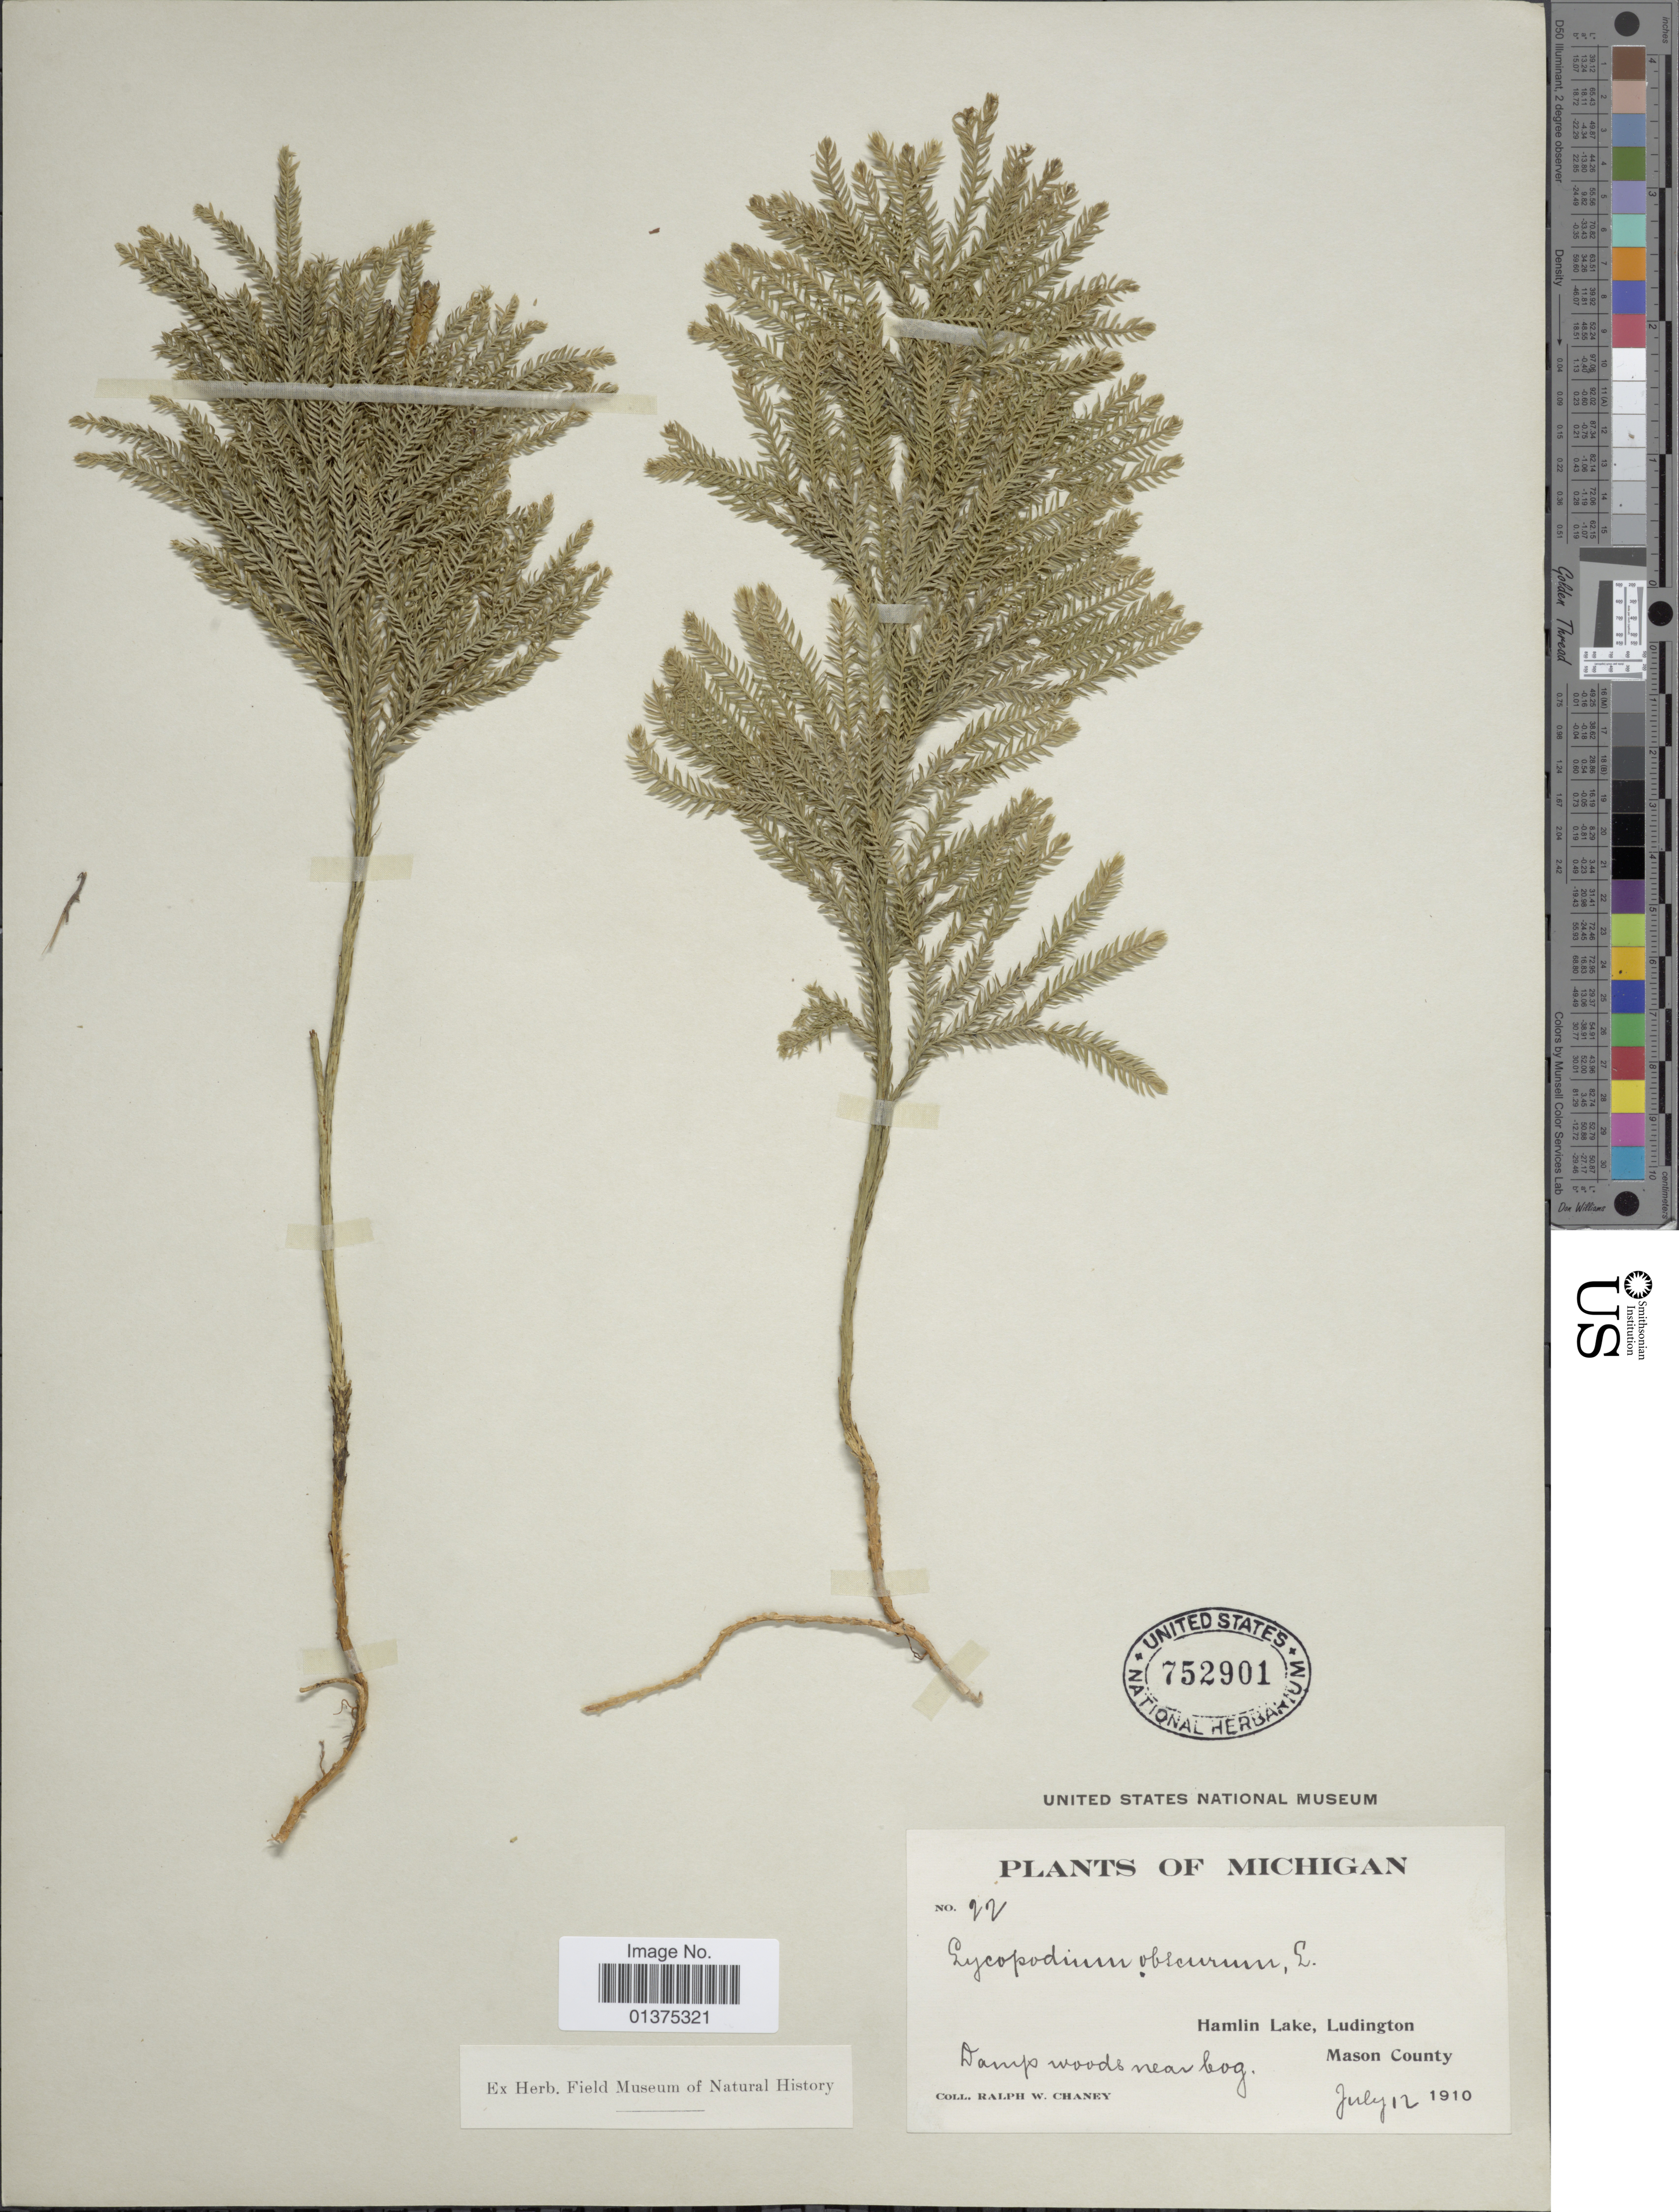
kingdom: Plantae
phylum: Tracheophyta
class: Lycopodiopsida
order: Lycopodiales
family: Lycopodiaceae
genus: Dendrolycopodium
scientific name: Dendrolycopodium obscurum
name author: (L.) A. Haines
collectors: R. Chaney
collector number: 22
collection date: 1910-07-12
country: United States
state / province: Michigan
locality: Hamlin Lake, Ludington Mason County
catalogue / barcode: US 752901